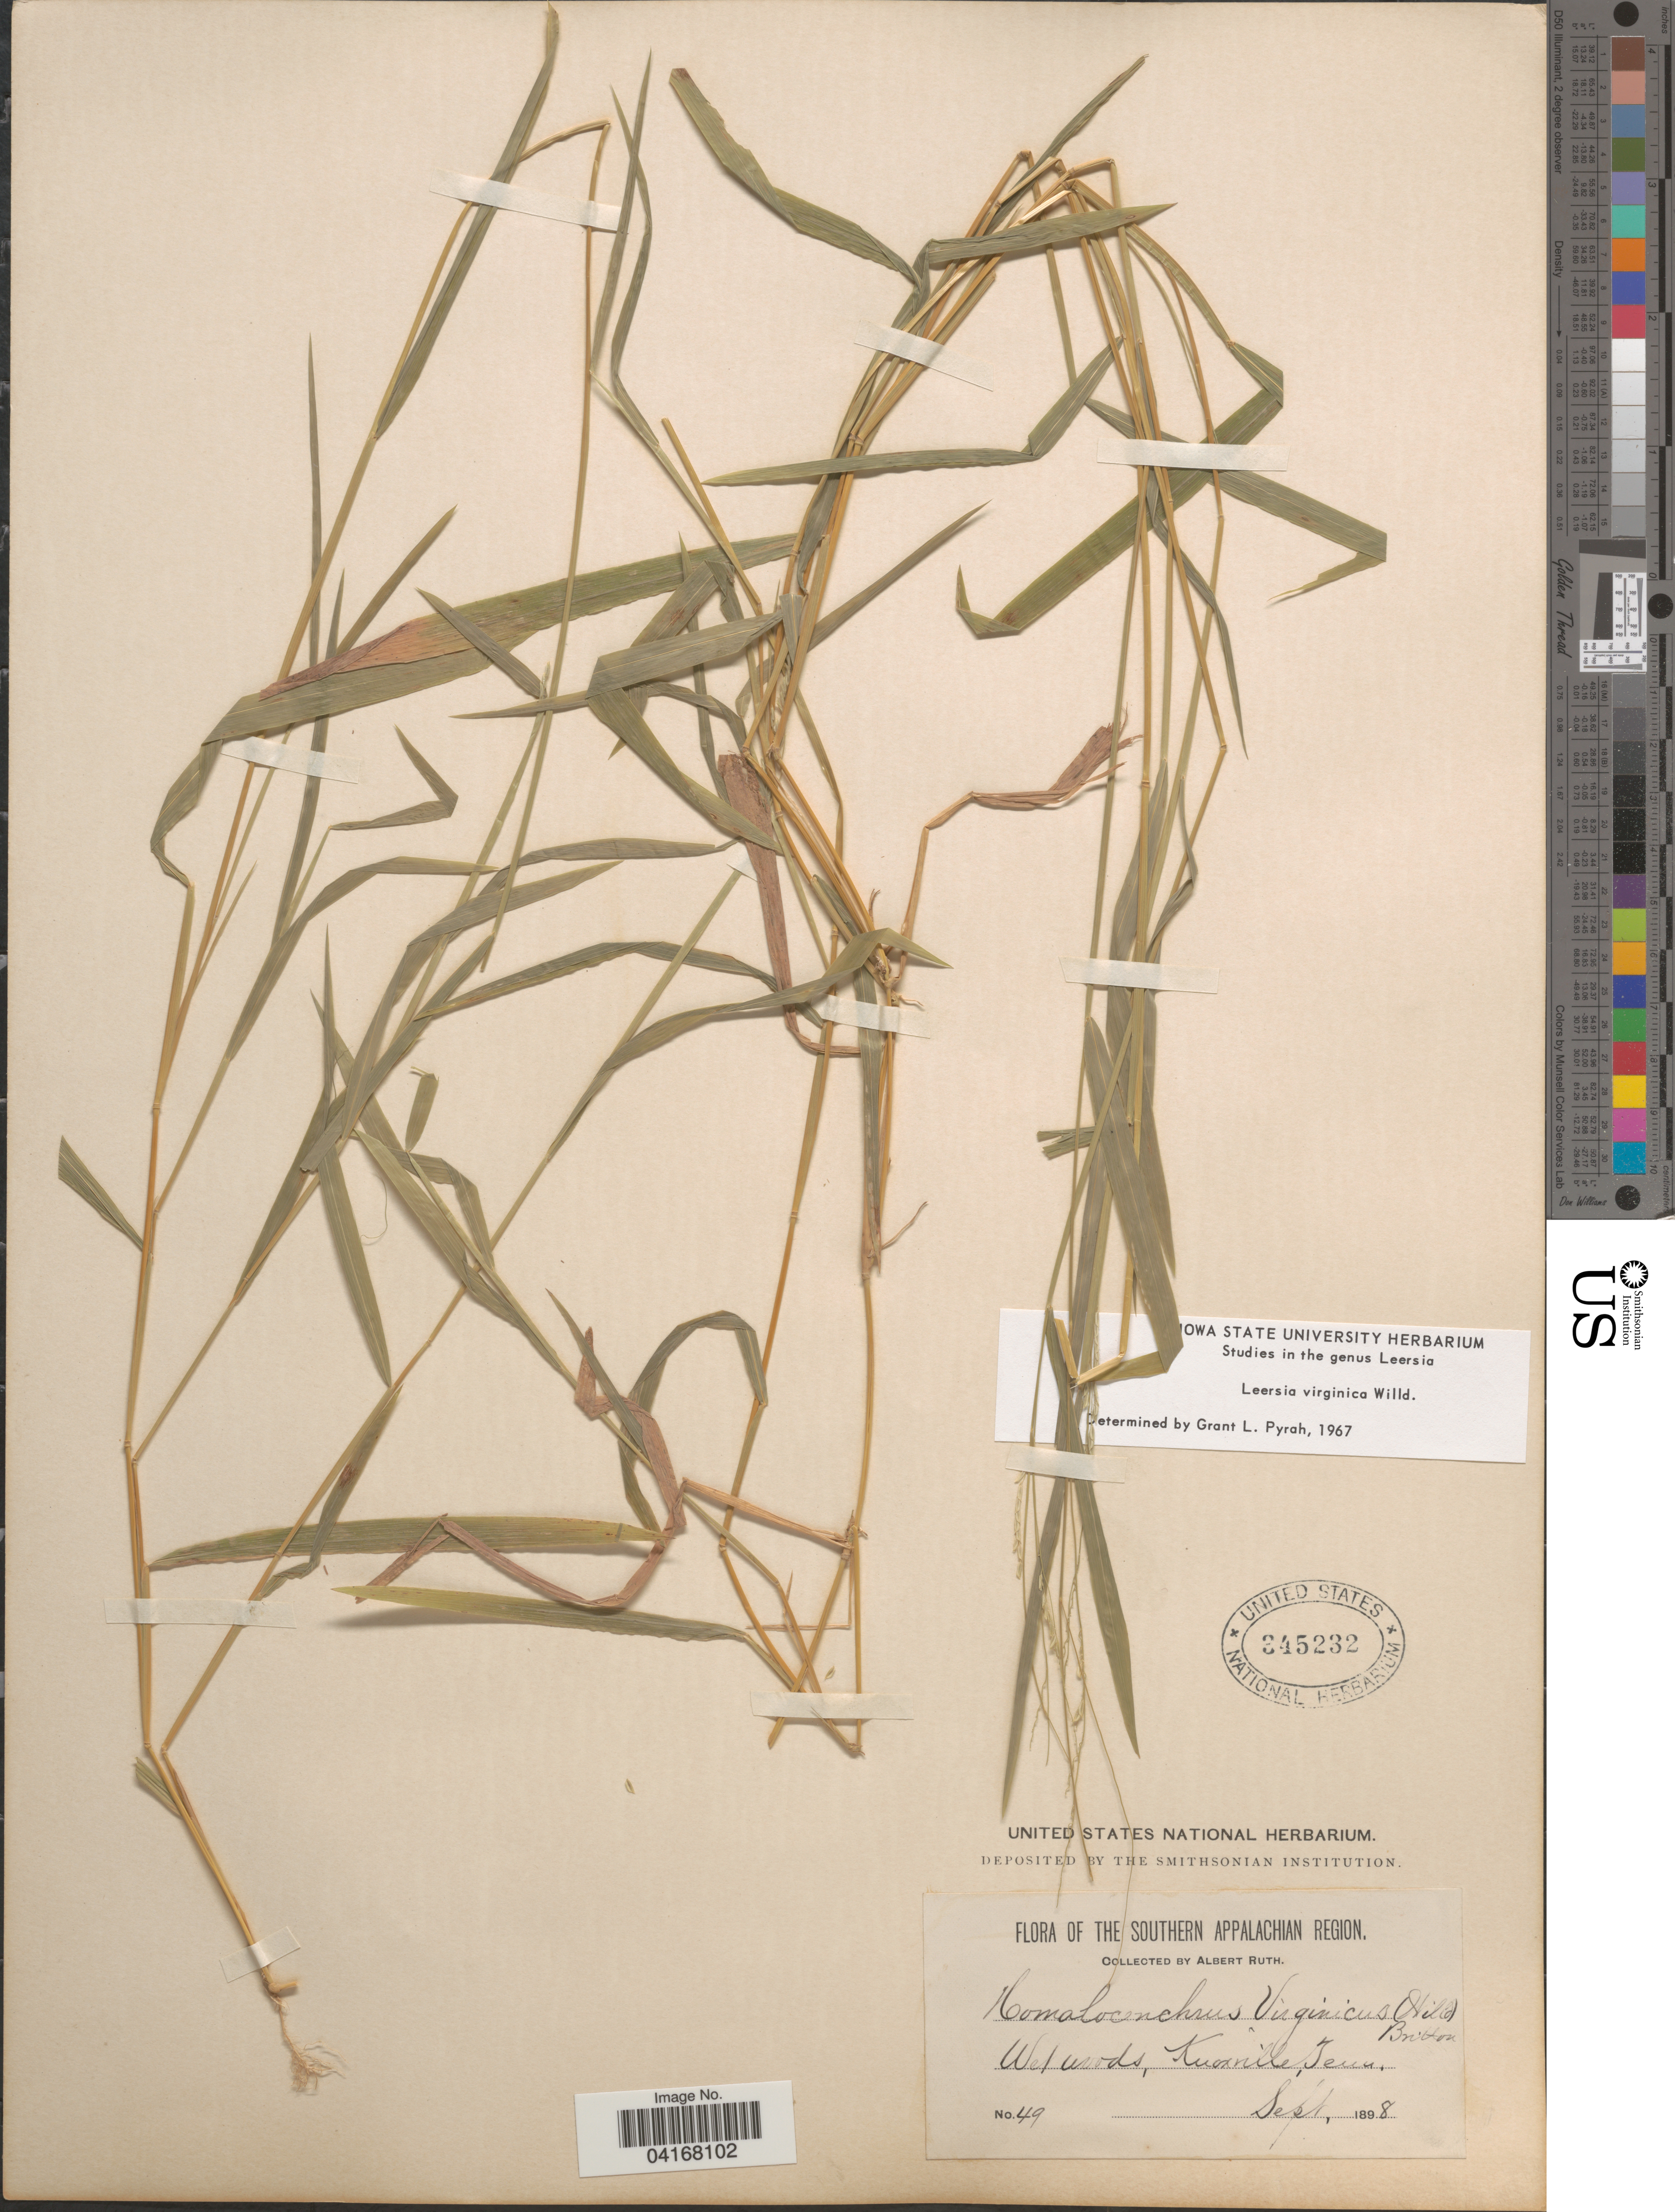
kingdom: Plantae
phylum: Tracheophyta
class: Liliopsida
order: Poales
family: Poaceae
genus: Leersia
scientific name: Leersia virginica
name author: Willd.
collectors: A. Ruth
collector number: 49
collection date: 1898-09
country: United States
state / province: Tennessee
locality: The Southern Appalachian Region. Wet woods, Knoxville.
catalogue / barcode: US 345232